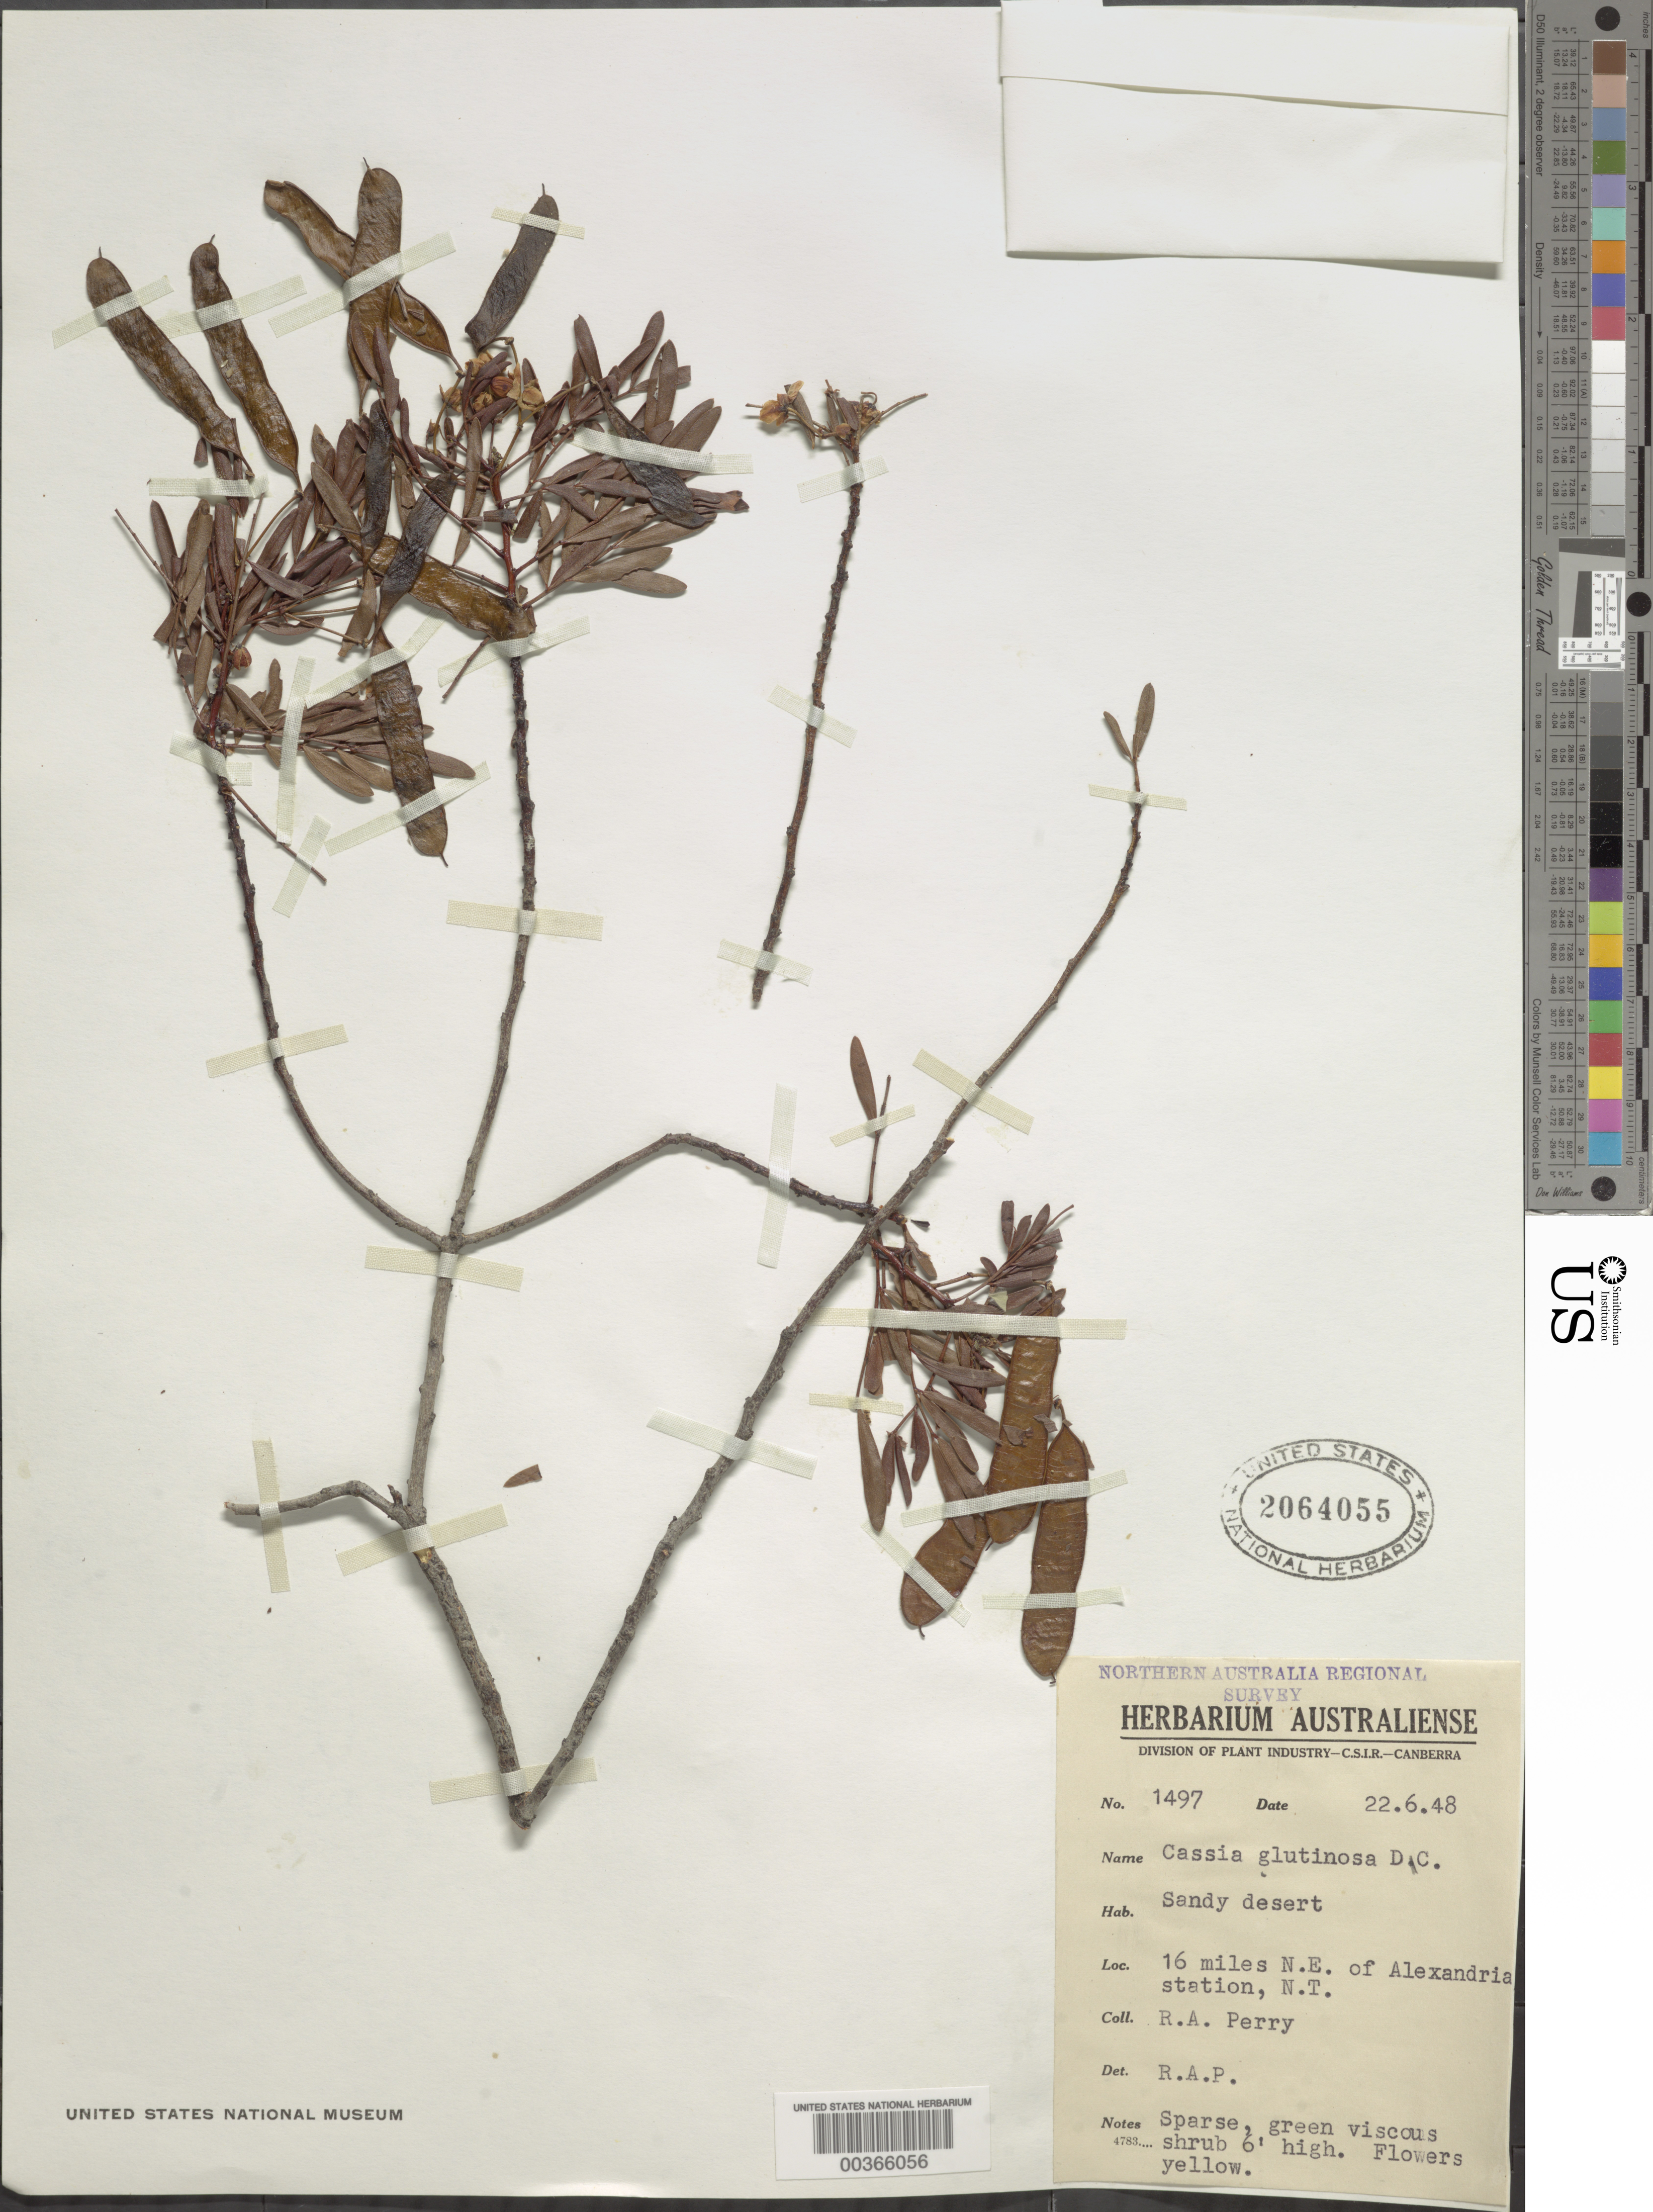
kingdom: Plantae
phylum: Tracheophyta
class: Magnoliopsida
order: Fabales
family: Fabaceae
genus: Senna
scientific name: Senna glutinosa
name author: (DC.) Randell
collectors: Perry, R. A.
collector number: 1497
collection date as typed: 22 Jun 1948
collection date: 1948-06-22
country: Australia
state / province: Northern Territory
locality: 16 mi ne of alexandria station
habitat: Sandy desert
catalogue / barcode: US 2064055